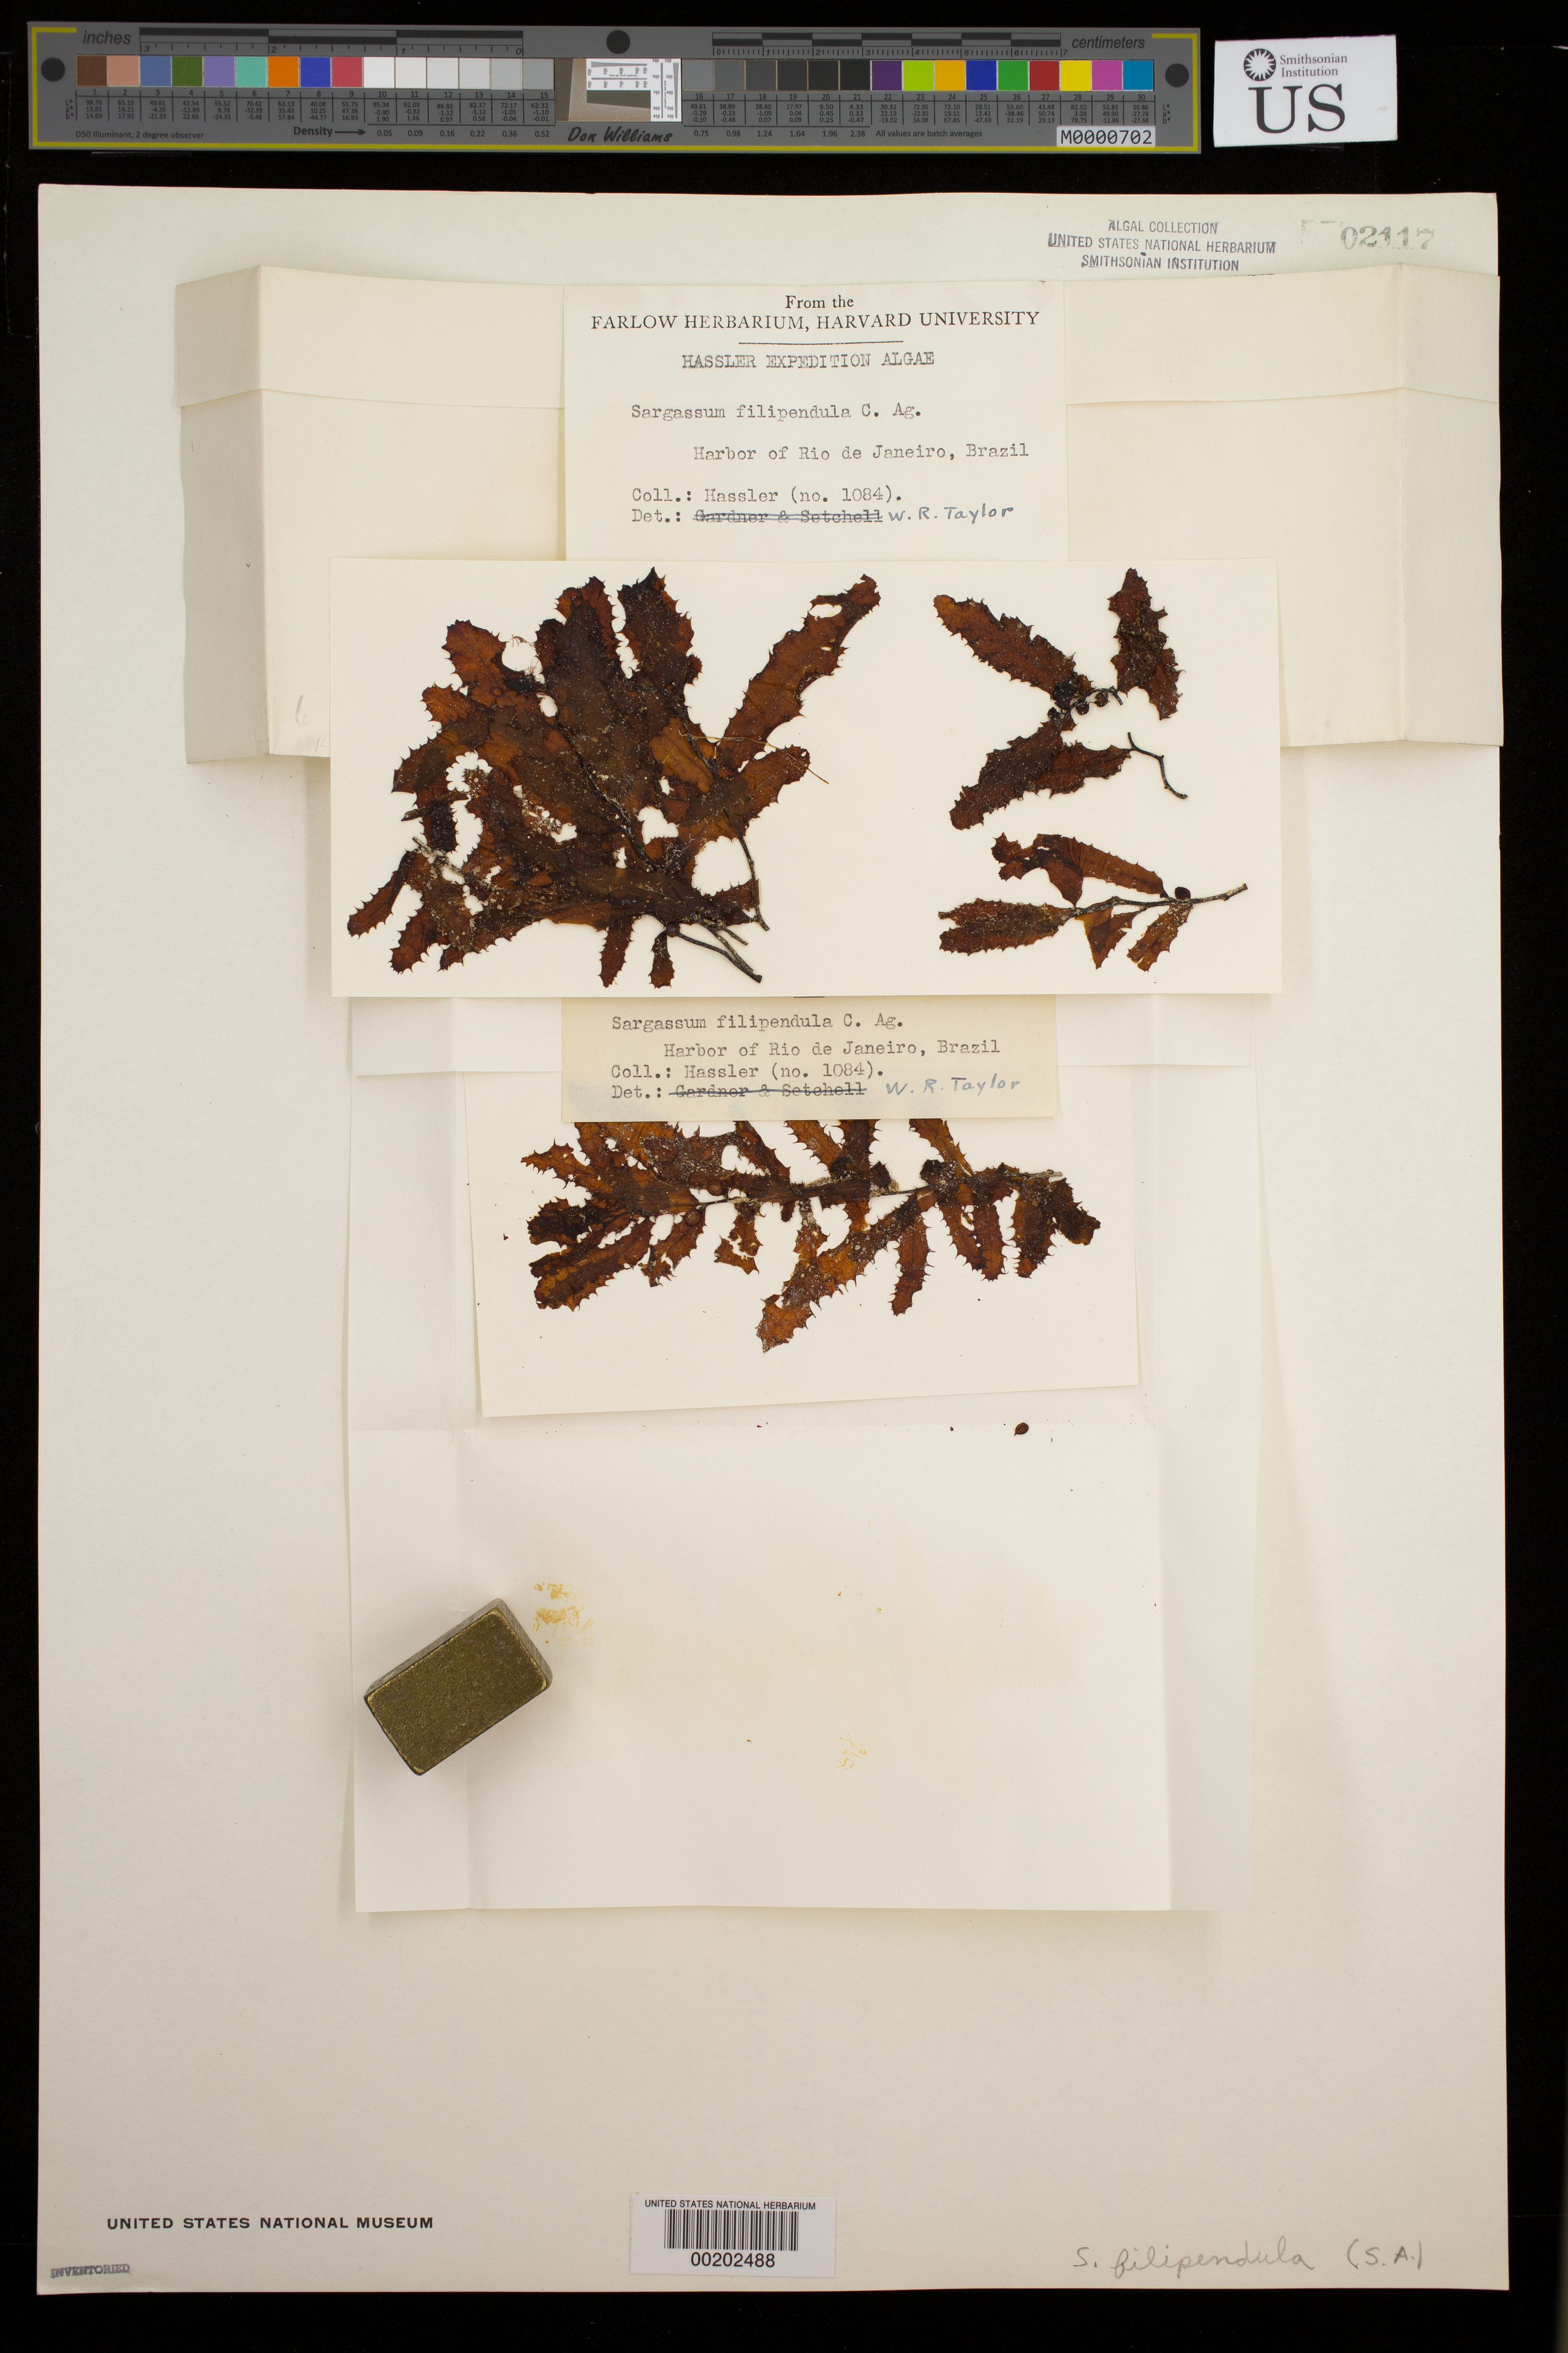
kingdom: Chromista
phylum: Ochrophyta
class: Phaeophyceae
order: Fucales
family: Sargassaceae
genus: Sargassum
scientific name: Sargassum filipendula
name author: C. Agardh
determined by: Taylor, William R.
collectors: T. Hill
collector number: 1084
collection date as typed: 1872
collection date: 1872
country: Brazil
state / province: Rio de Janeiro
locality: Rio de Janeiro harbor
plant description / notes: Hassler Expedition, 1871-1872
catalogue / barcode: US 2117